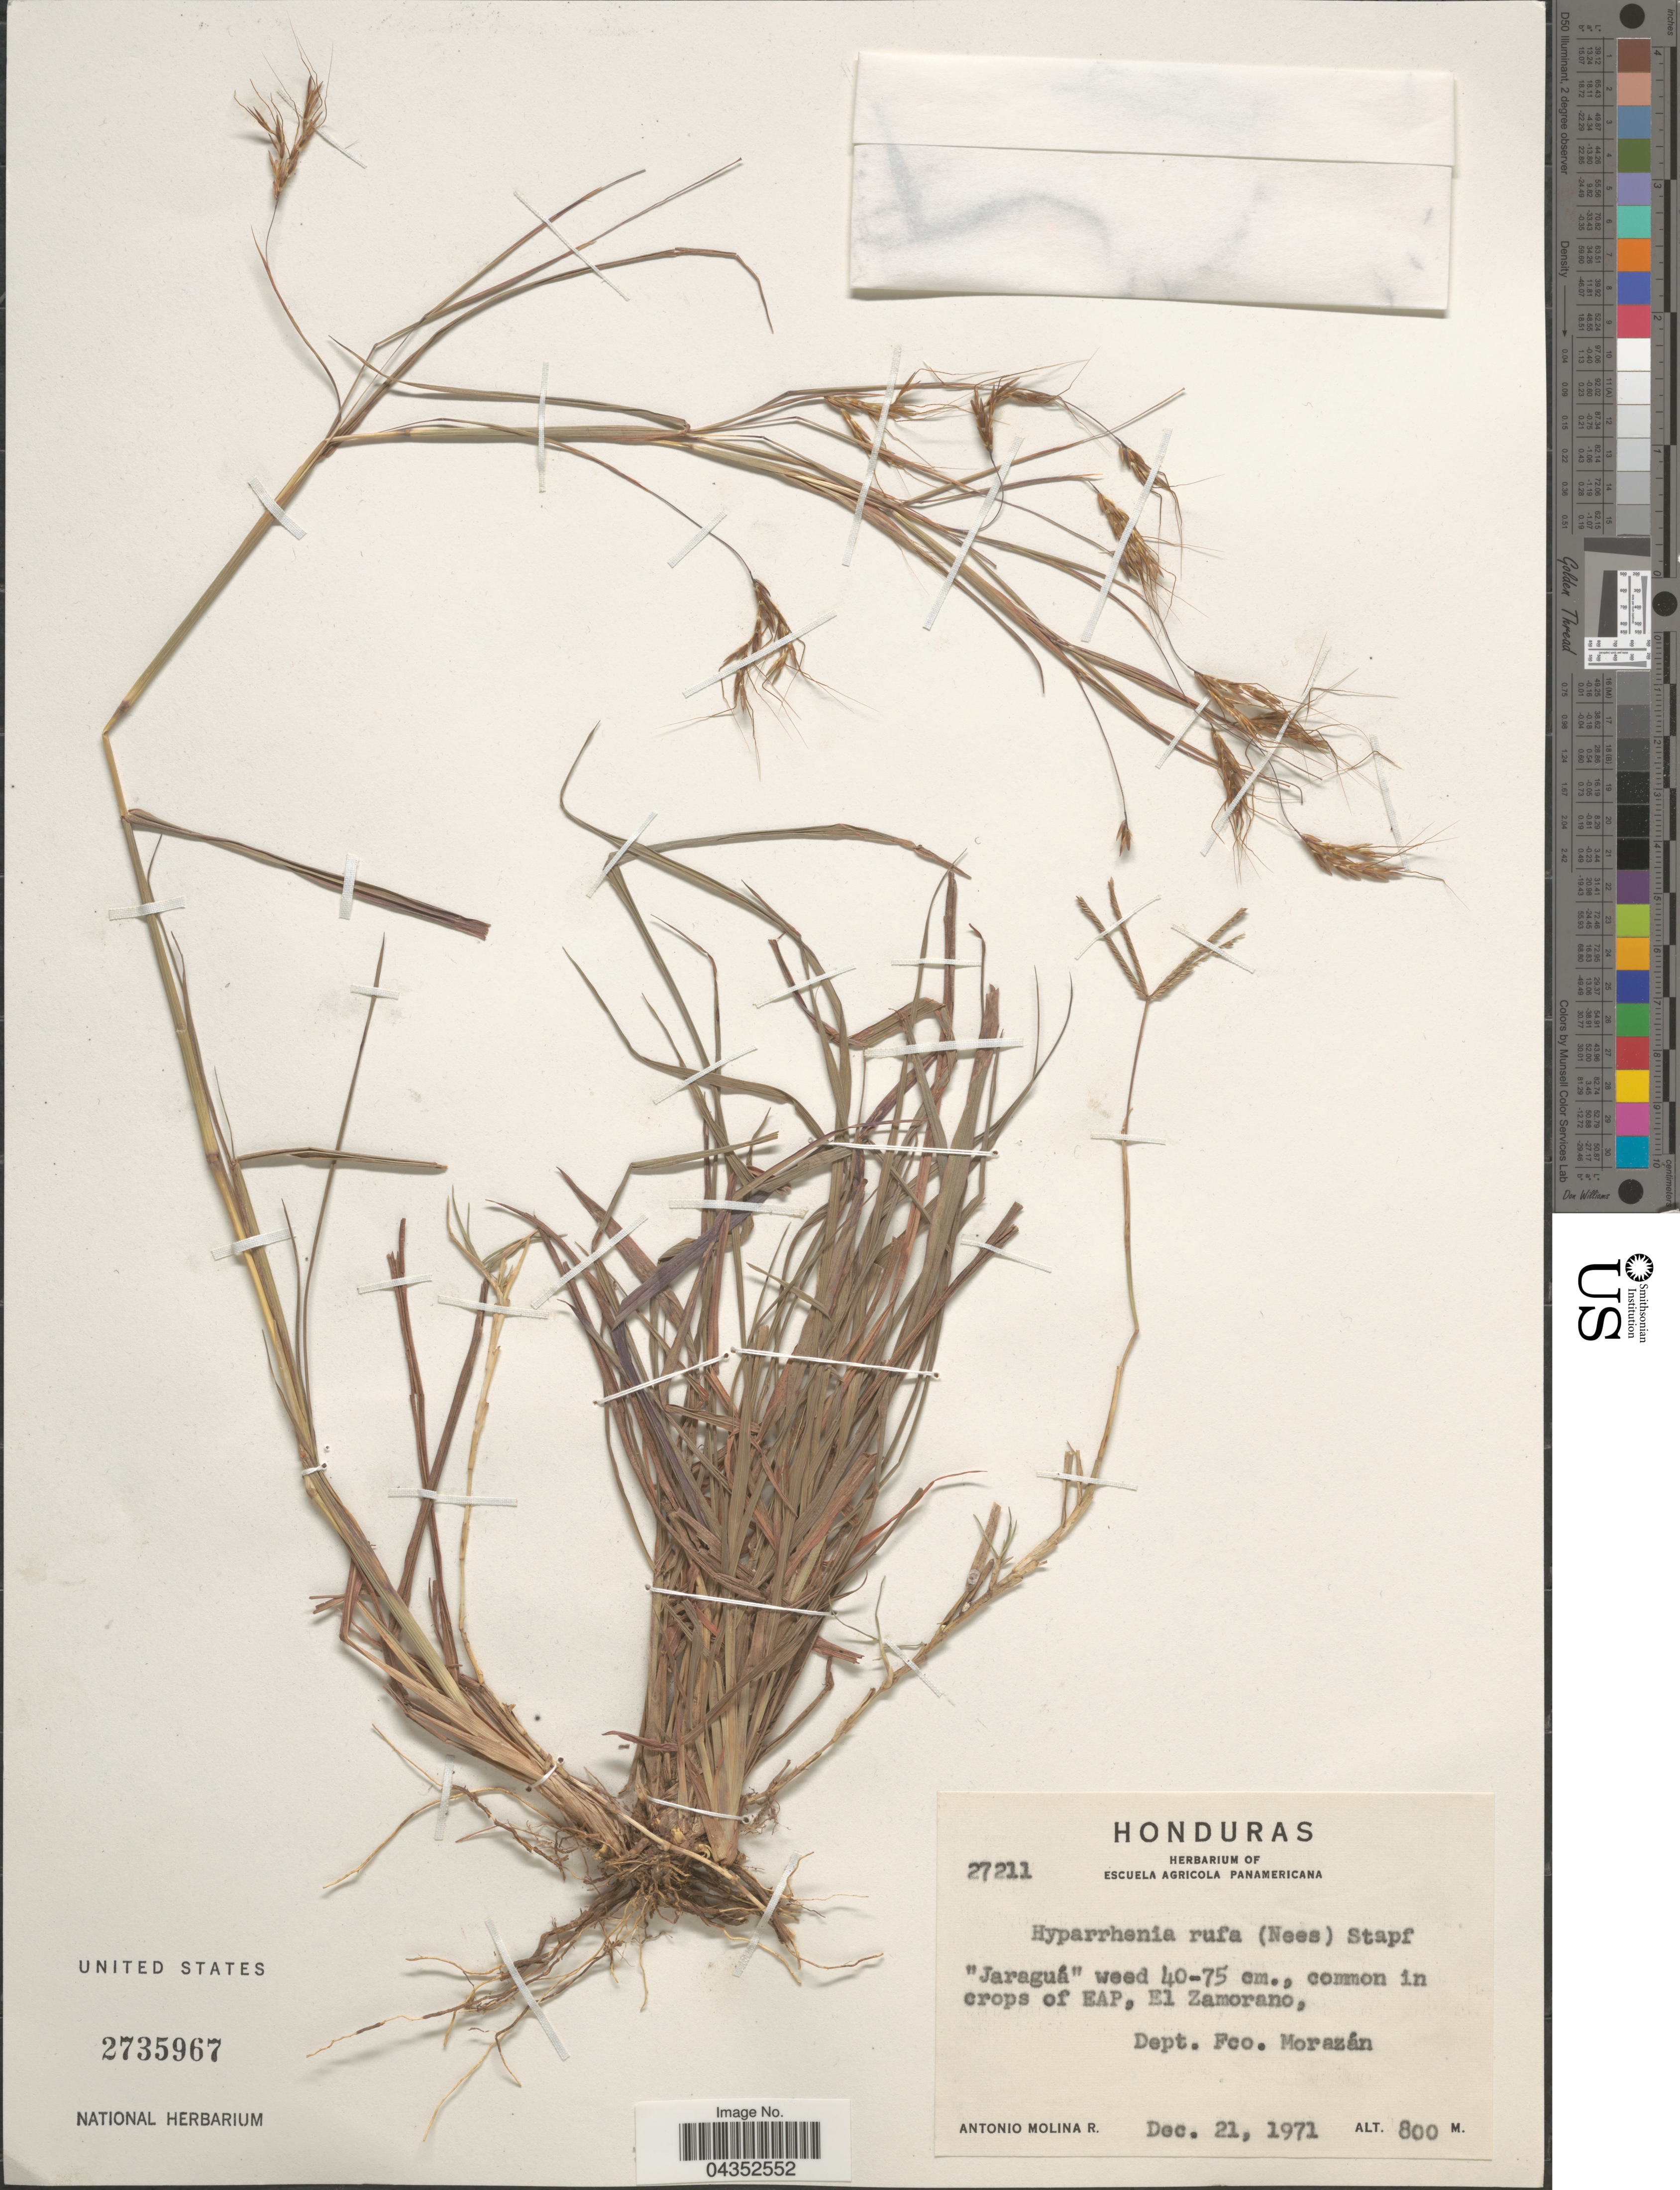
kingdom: Plantae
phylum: Tracheophyta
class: Liliopsida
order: Poales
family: Poaceae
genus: Hyparrhenia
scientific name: Hyparrhenia rufa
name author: (Nees) Stapf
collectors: A. Molina R.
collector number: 27211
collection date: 1971-12-21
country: Honduras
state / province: Fco. Morazán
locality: Common in crops of EAP, El Zamorano, Dept. Fco. Morazán.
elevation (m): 800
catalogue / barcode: US 2735967